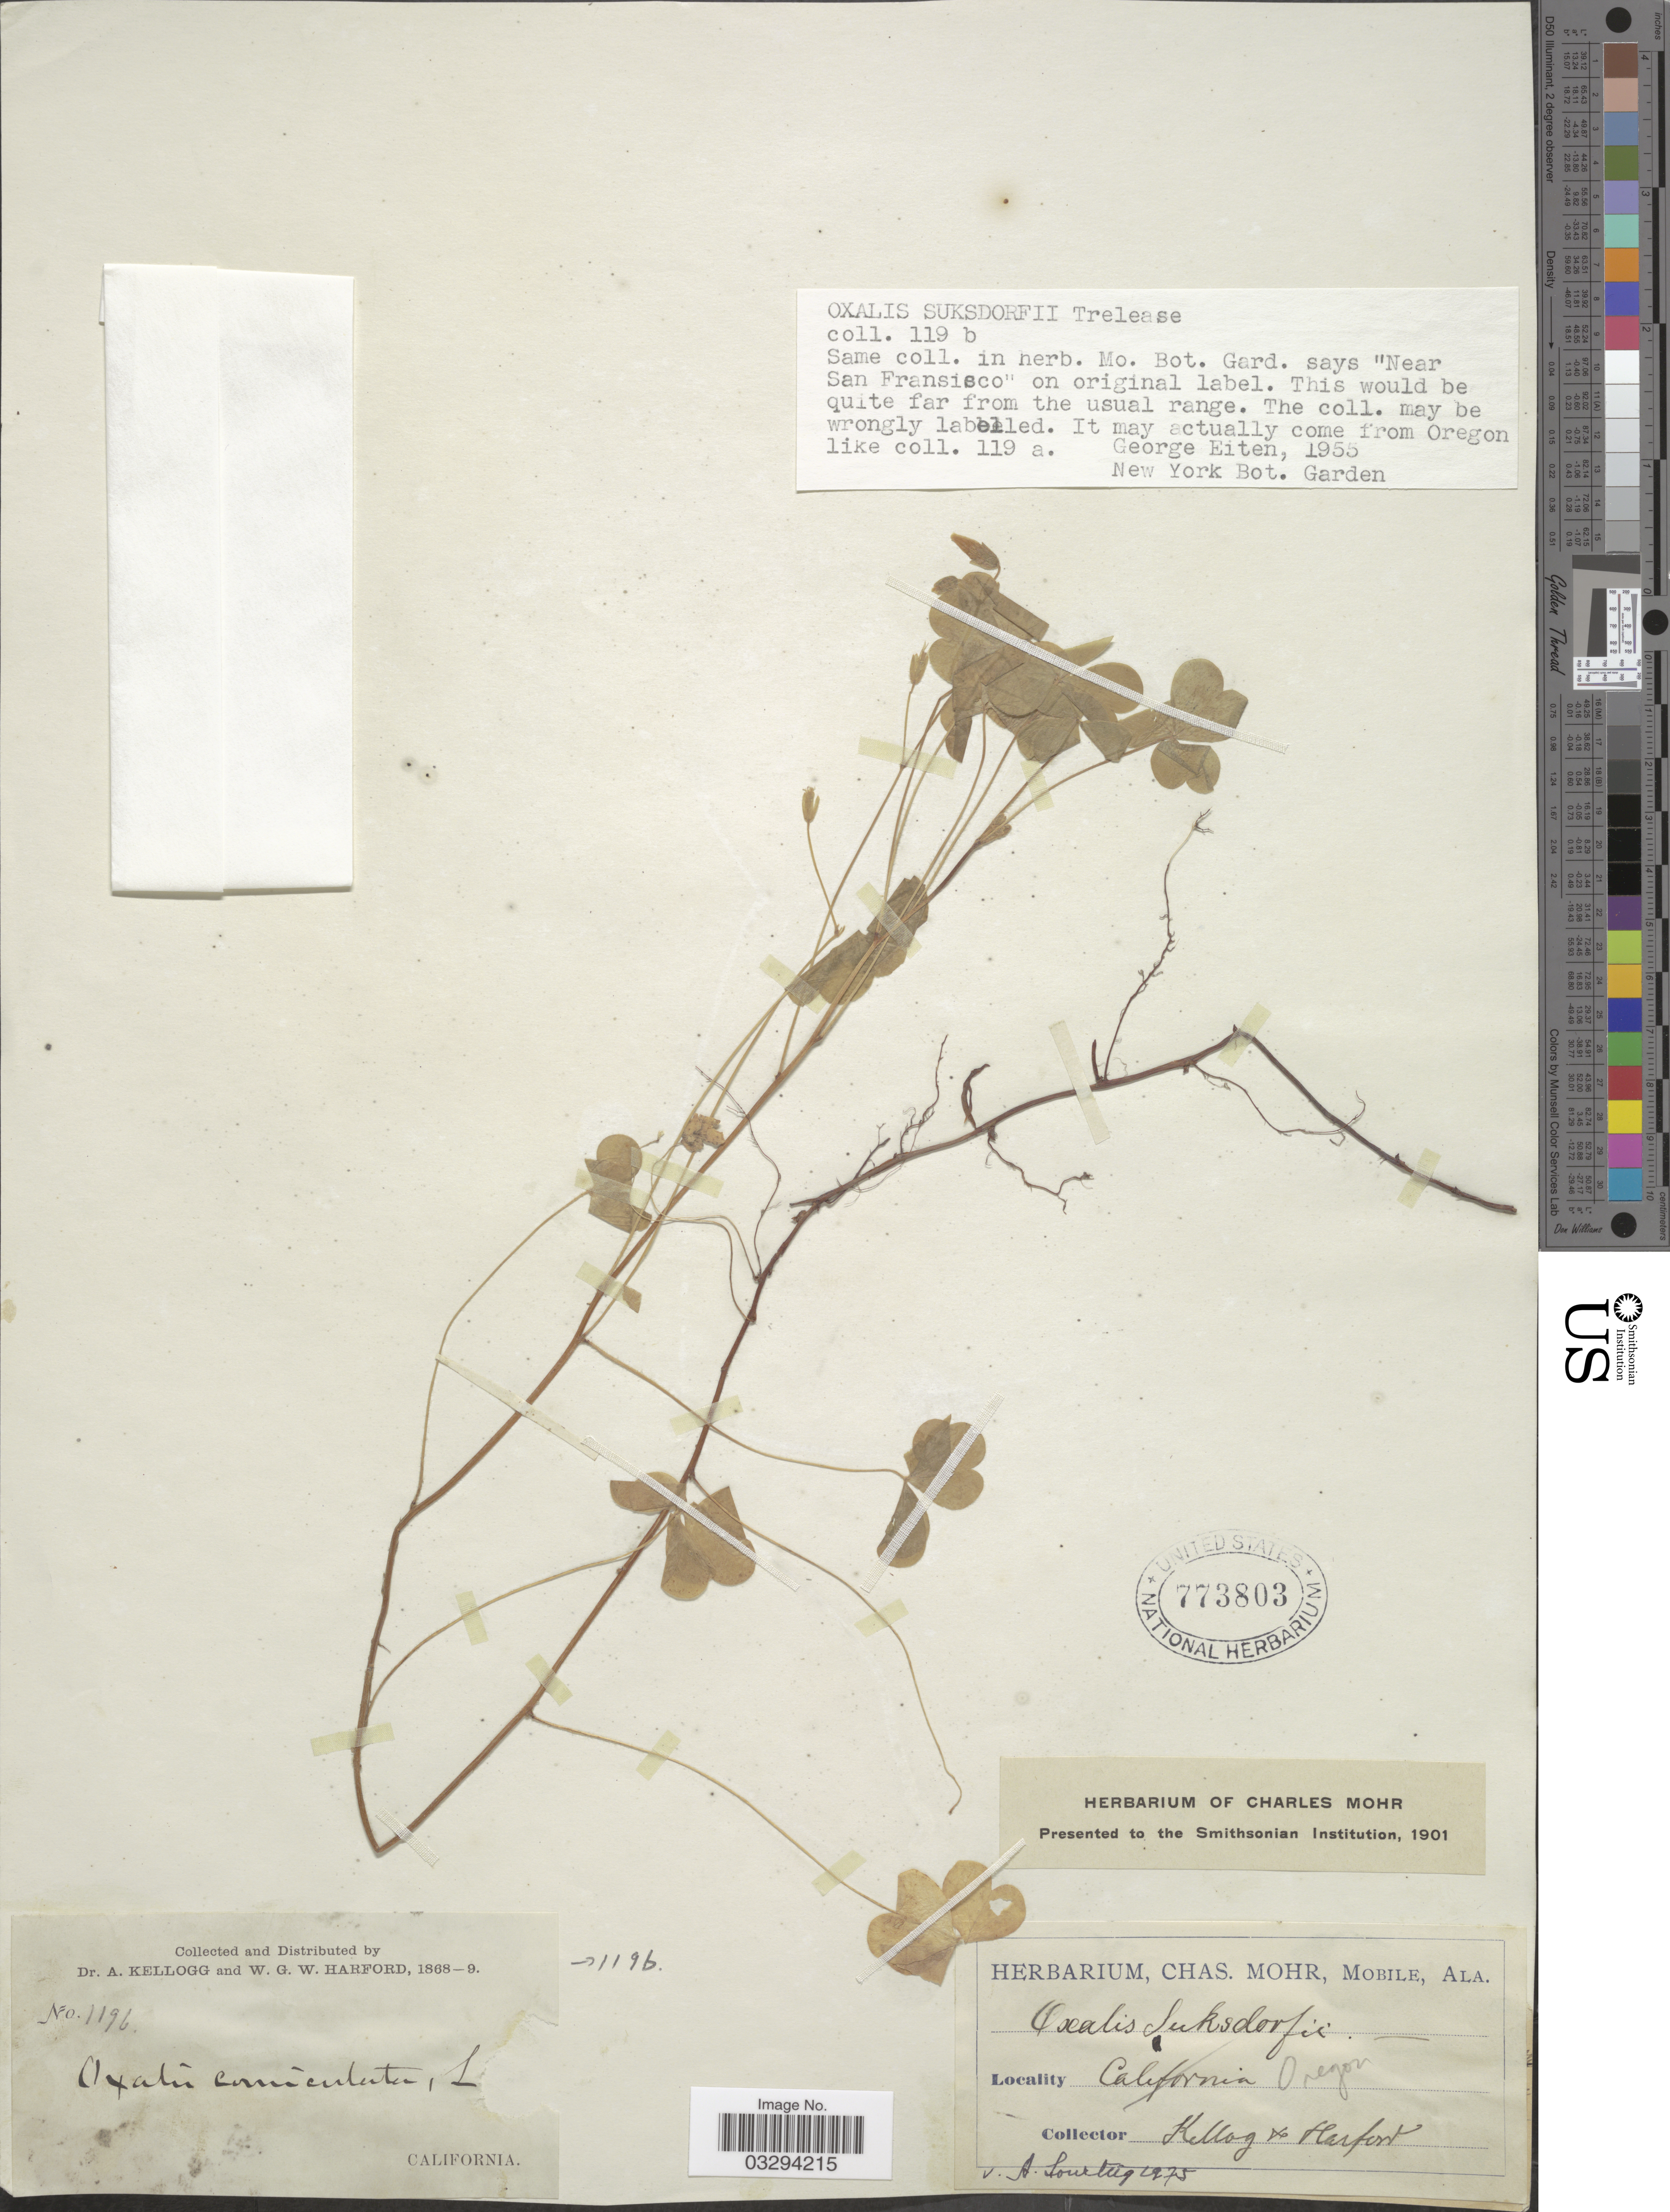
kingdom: Plantae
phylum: Tracheophyta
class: Magnoliopsida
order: Oxalidales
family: Oxalidaceae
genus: Oxalis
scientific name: Oxalis suksdorfii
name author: Trel.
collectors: A. Kellogg & W. G. W. Harford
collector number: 1196*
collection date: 1868/1869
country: United States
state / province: Oregon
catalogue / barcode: US 773803